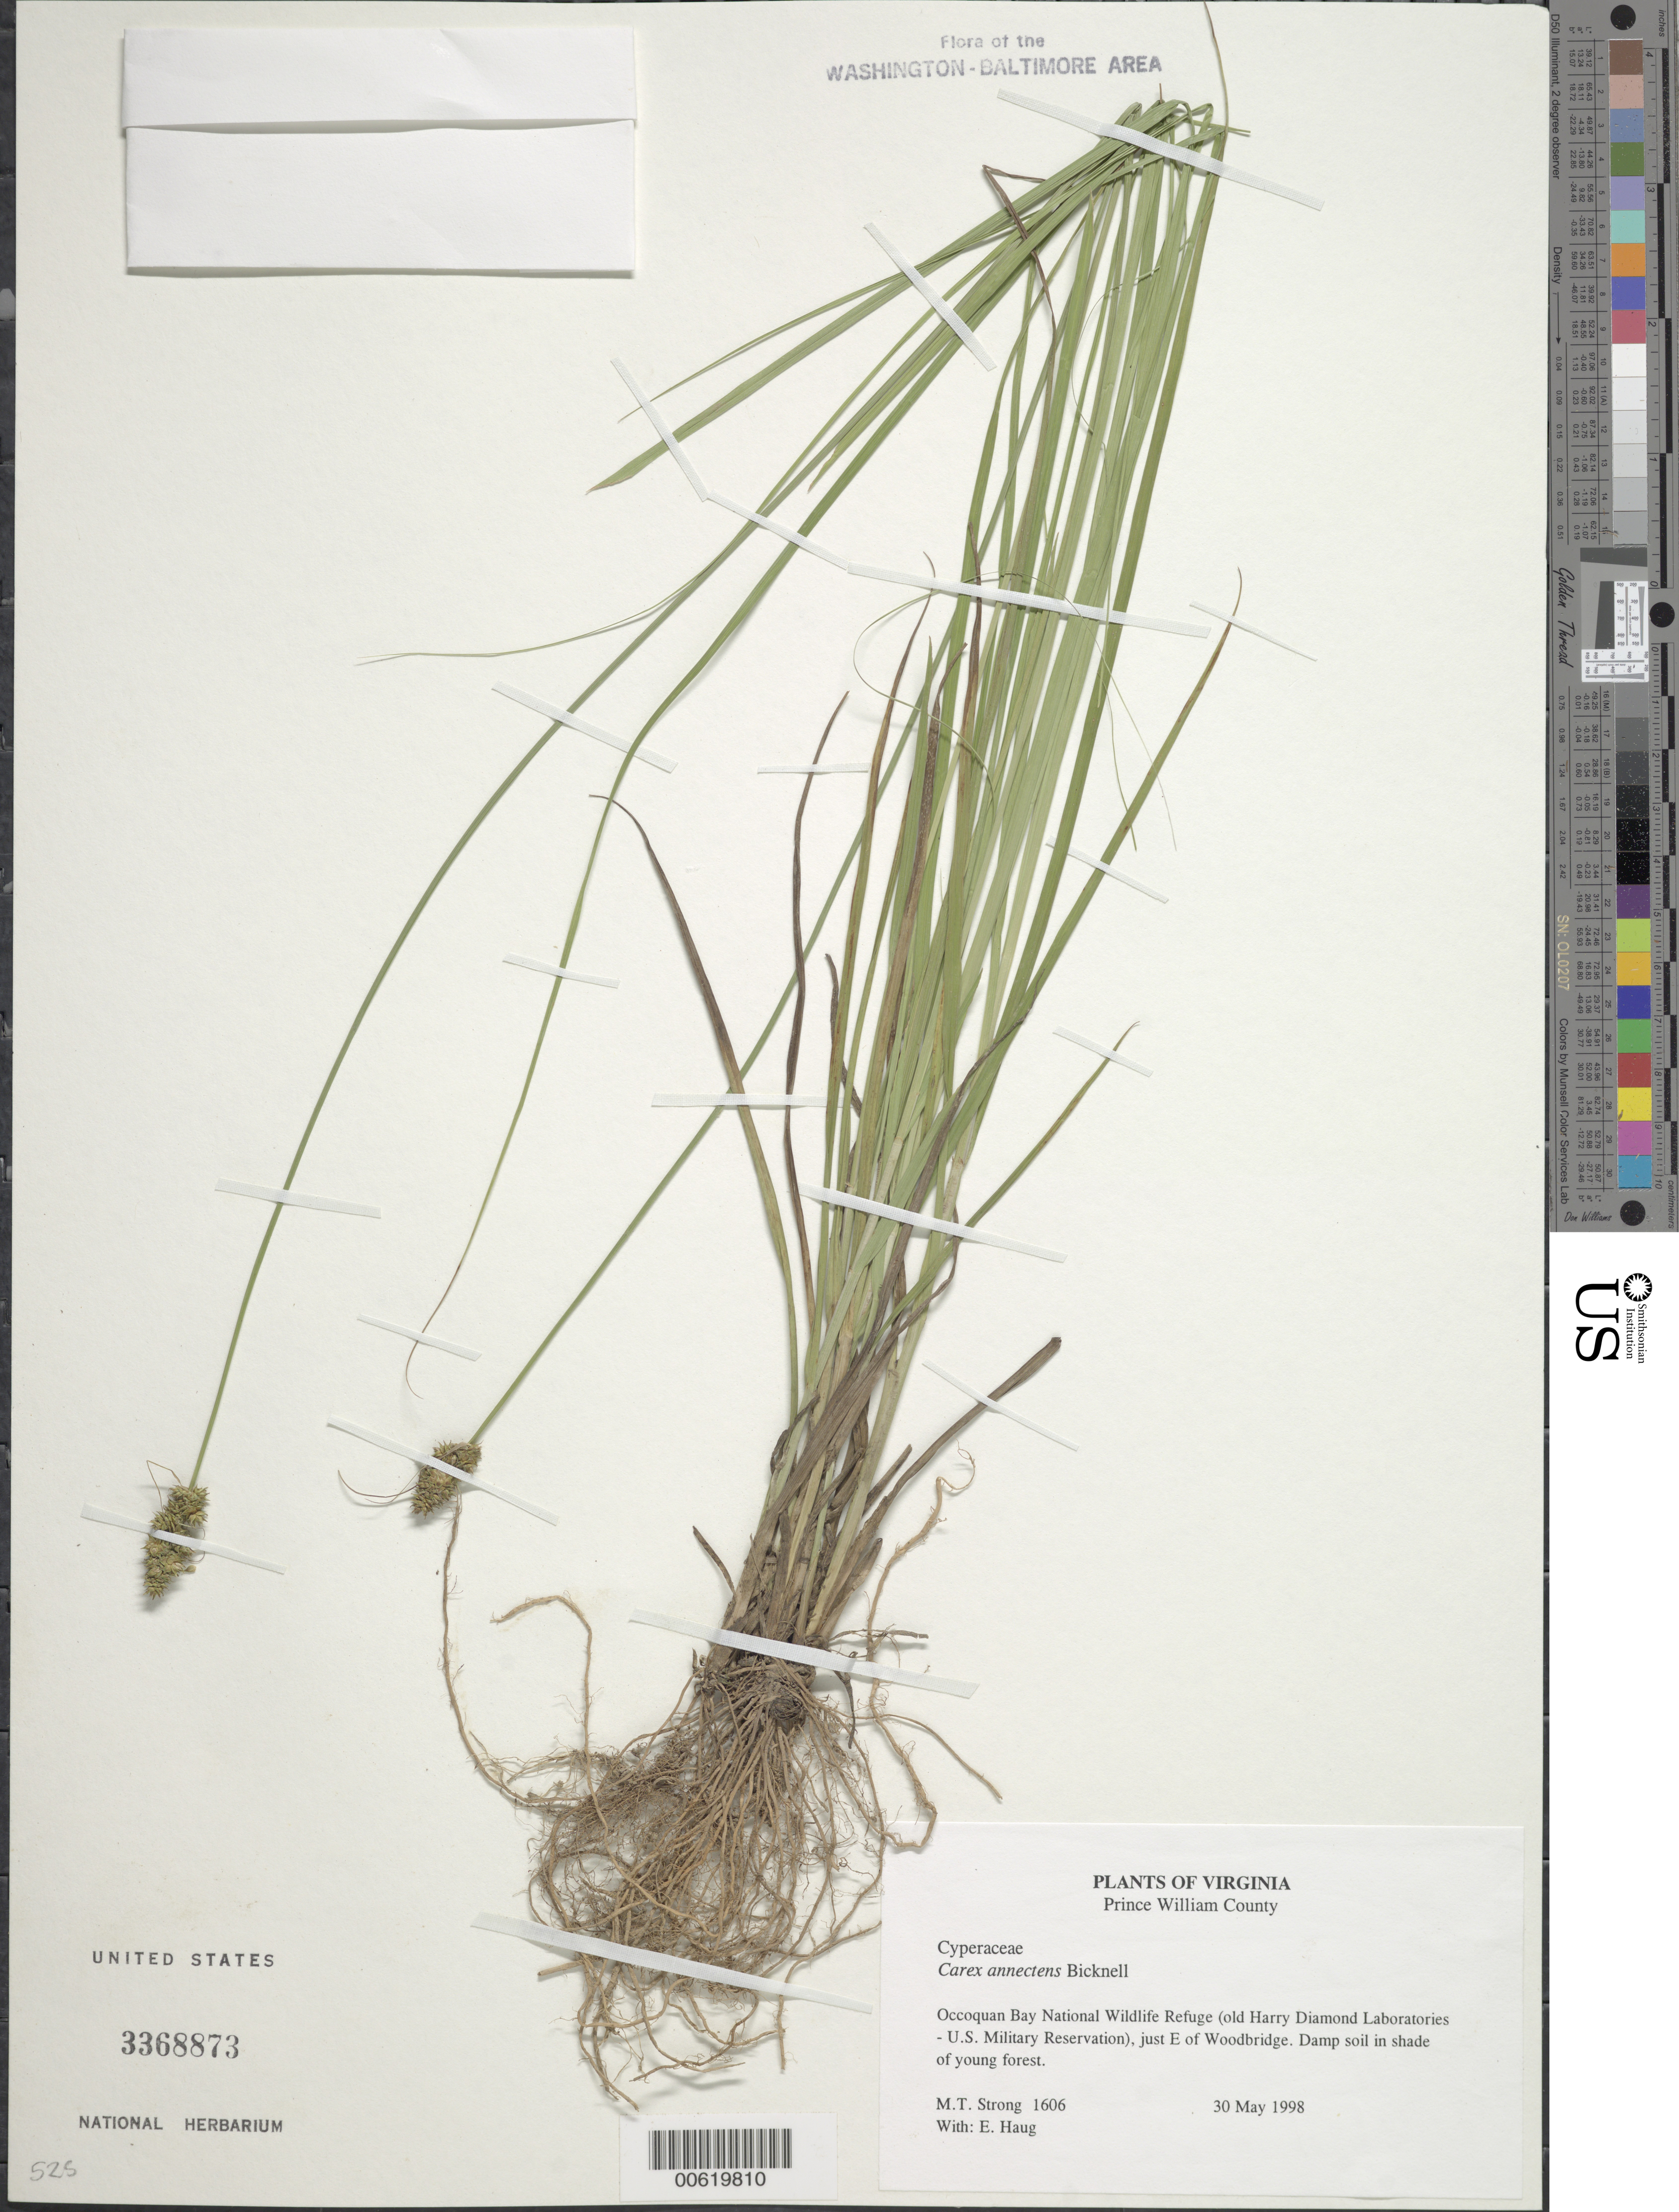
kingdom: Plantae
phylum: Tracheophyta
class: Liliopsida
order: Poales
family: Cyperaceae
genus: Carex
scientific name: Carex annectens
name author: (E.P. Bicknell) E.P. Bicknell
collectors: M. T. Strong & E. Haug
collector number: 1606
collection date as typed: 30 May 1998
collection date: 1998-05-30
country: United States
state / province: Virginia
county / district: Prince William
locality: Occoquan Bay National Wildlife Refuge (old Harry Diamond Laboratories - U.S. Military Reservation), just E of Woodbridge.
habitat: Damp soil in shade of young forest.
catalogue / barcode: US 3368873